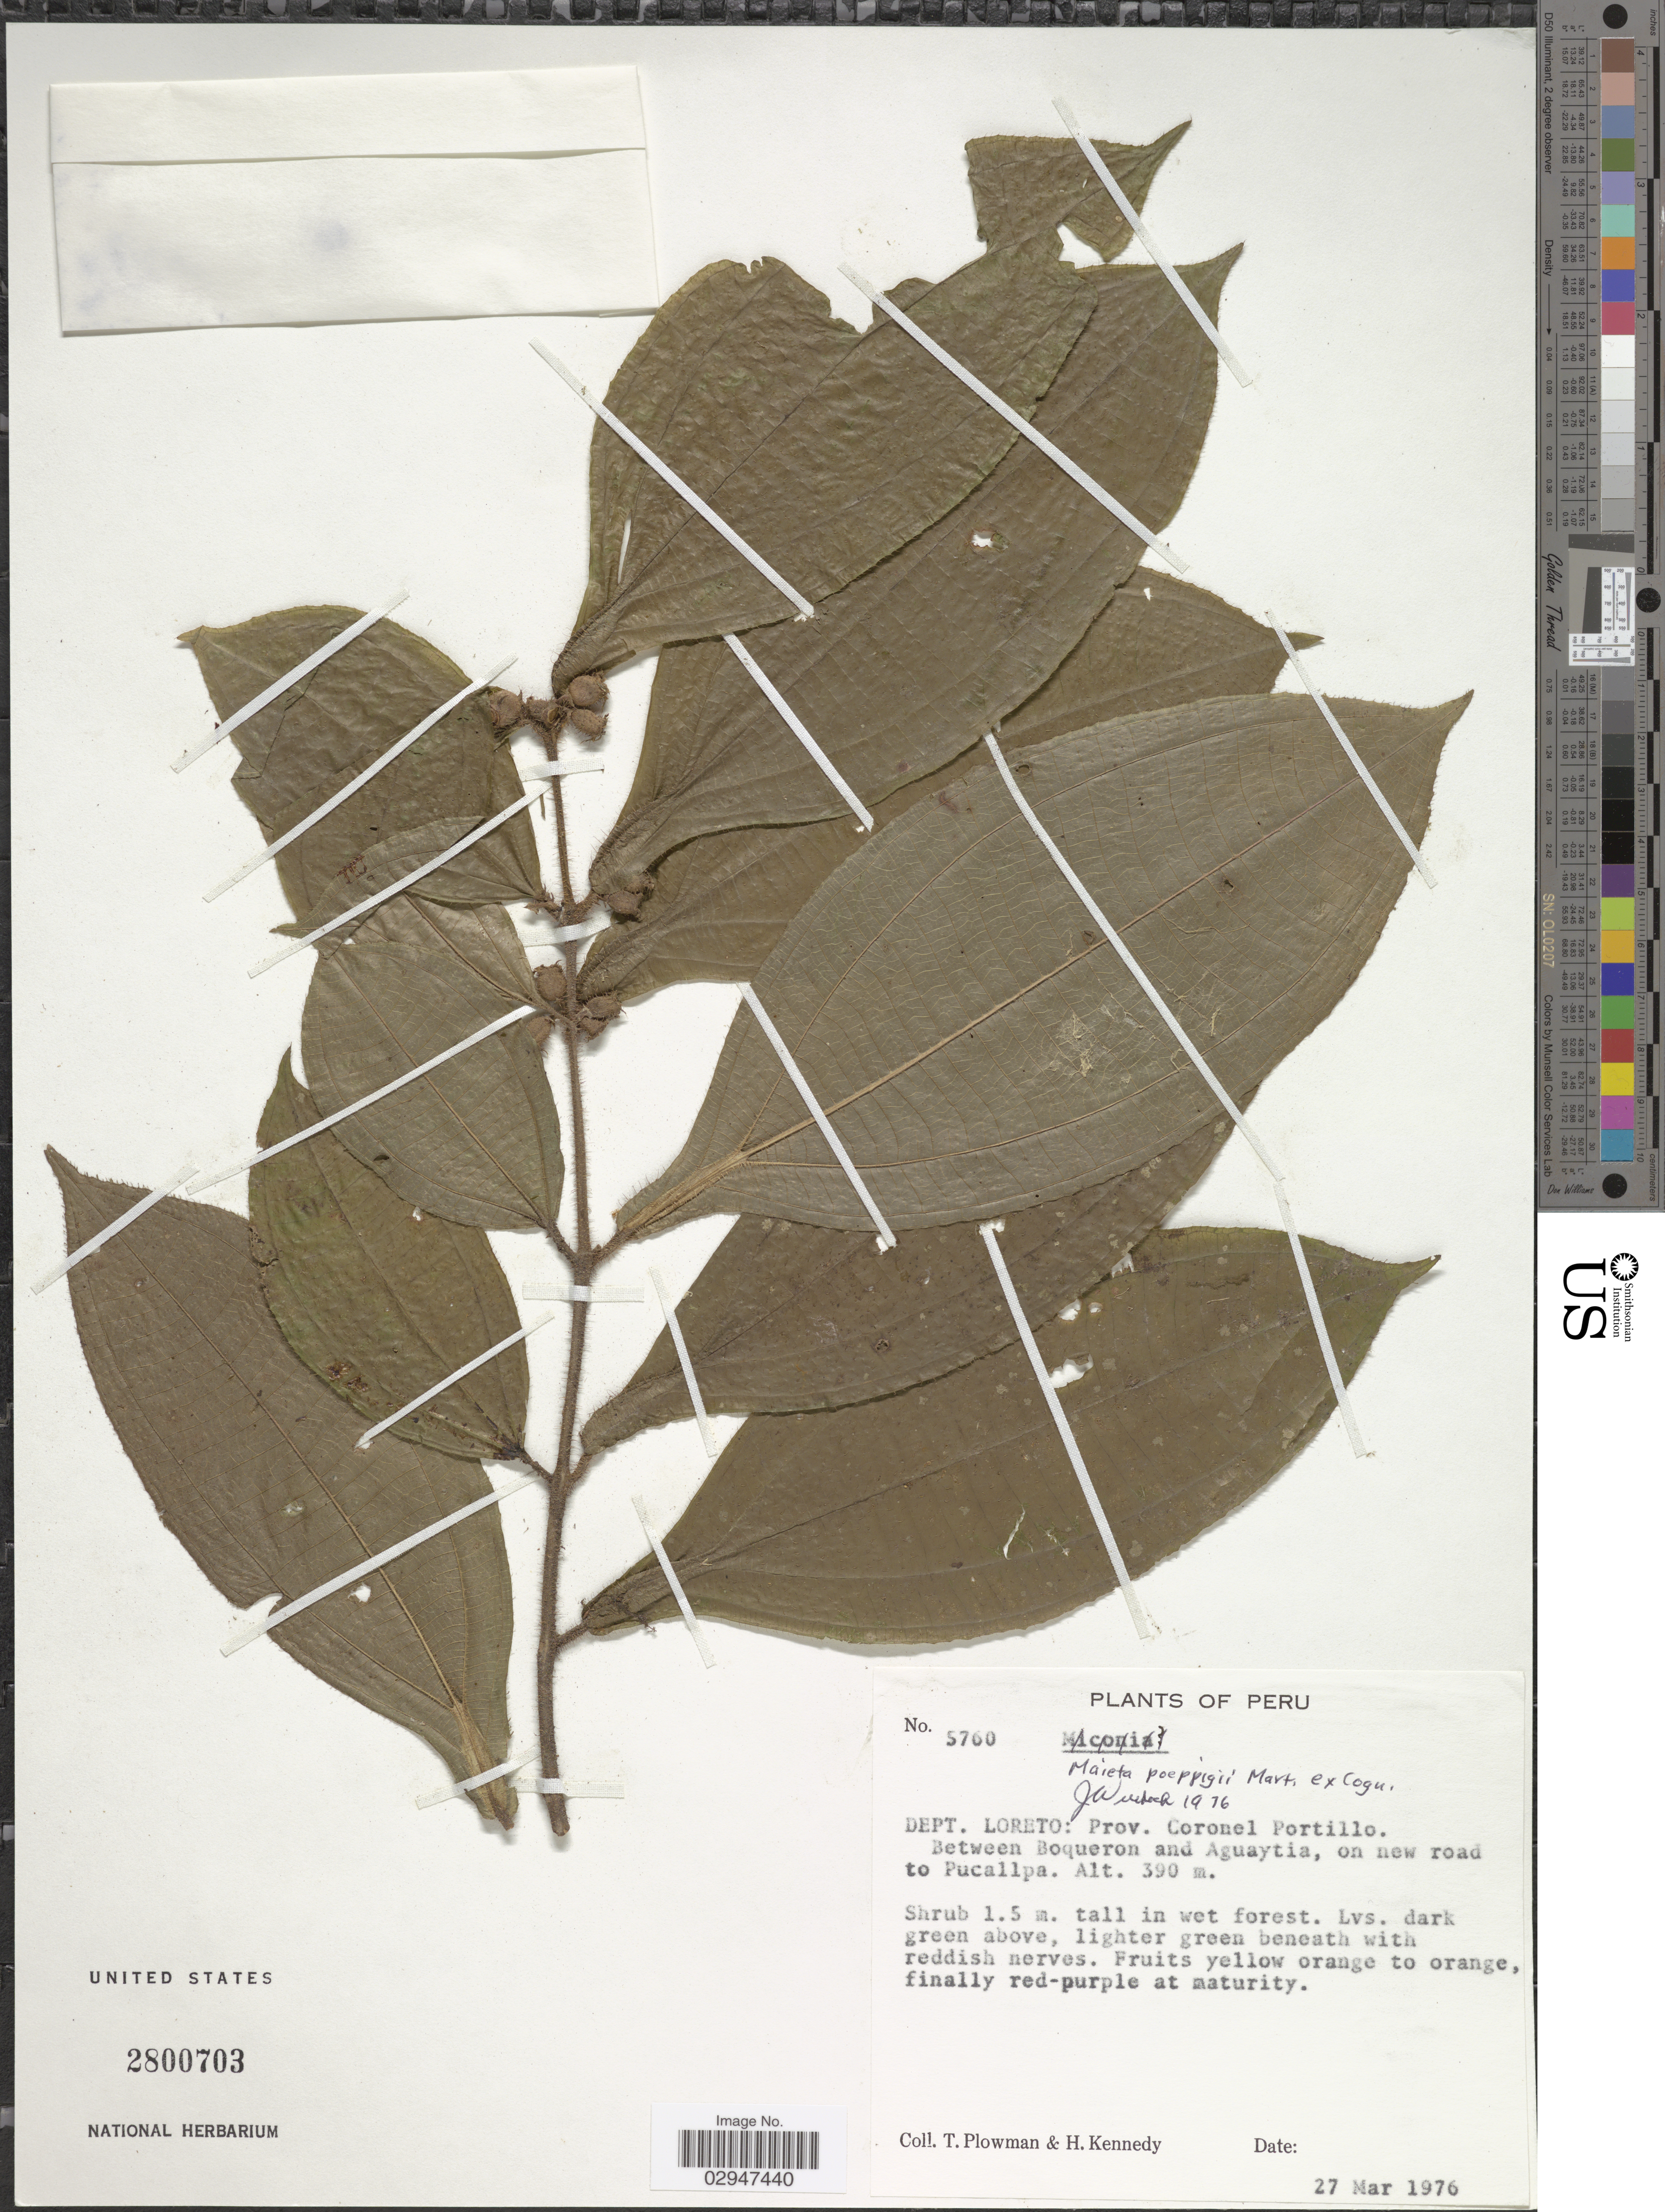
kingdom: Plantae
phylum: Tracheophyta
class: Magnoliopsida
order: Myrtales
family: Melastomataceae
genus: Maieta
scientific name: Maieta poeppigii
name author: Mart. ex Cogn.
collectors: T. Plowman & H. Kennedy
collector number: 5760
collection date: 1976-03-27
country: Peru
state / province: Loreto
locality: Dept. Loreto: Prov. Coronel Portillo. Between Boqueron and Aguaytia, on new road to Pucallpa.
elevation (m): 390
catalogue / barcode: US 2800703